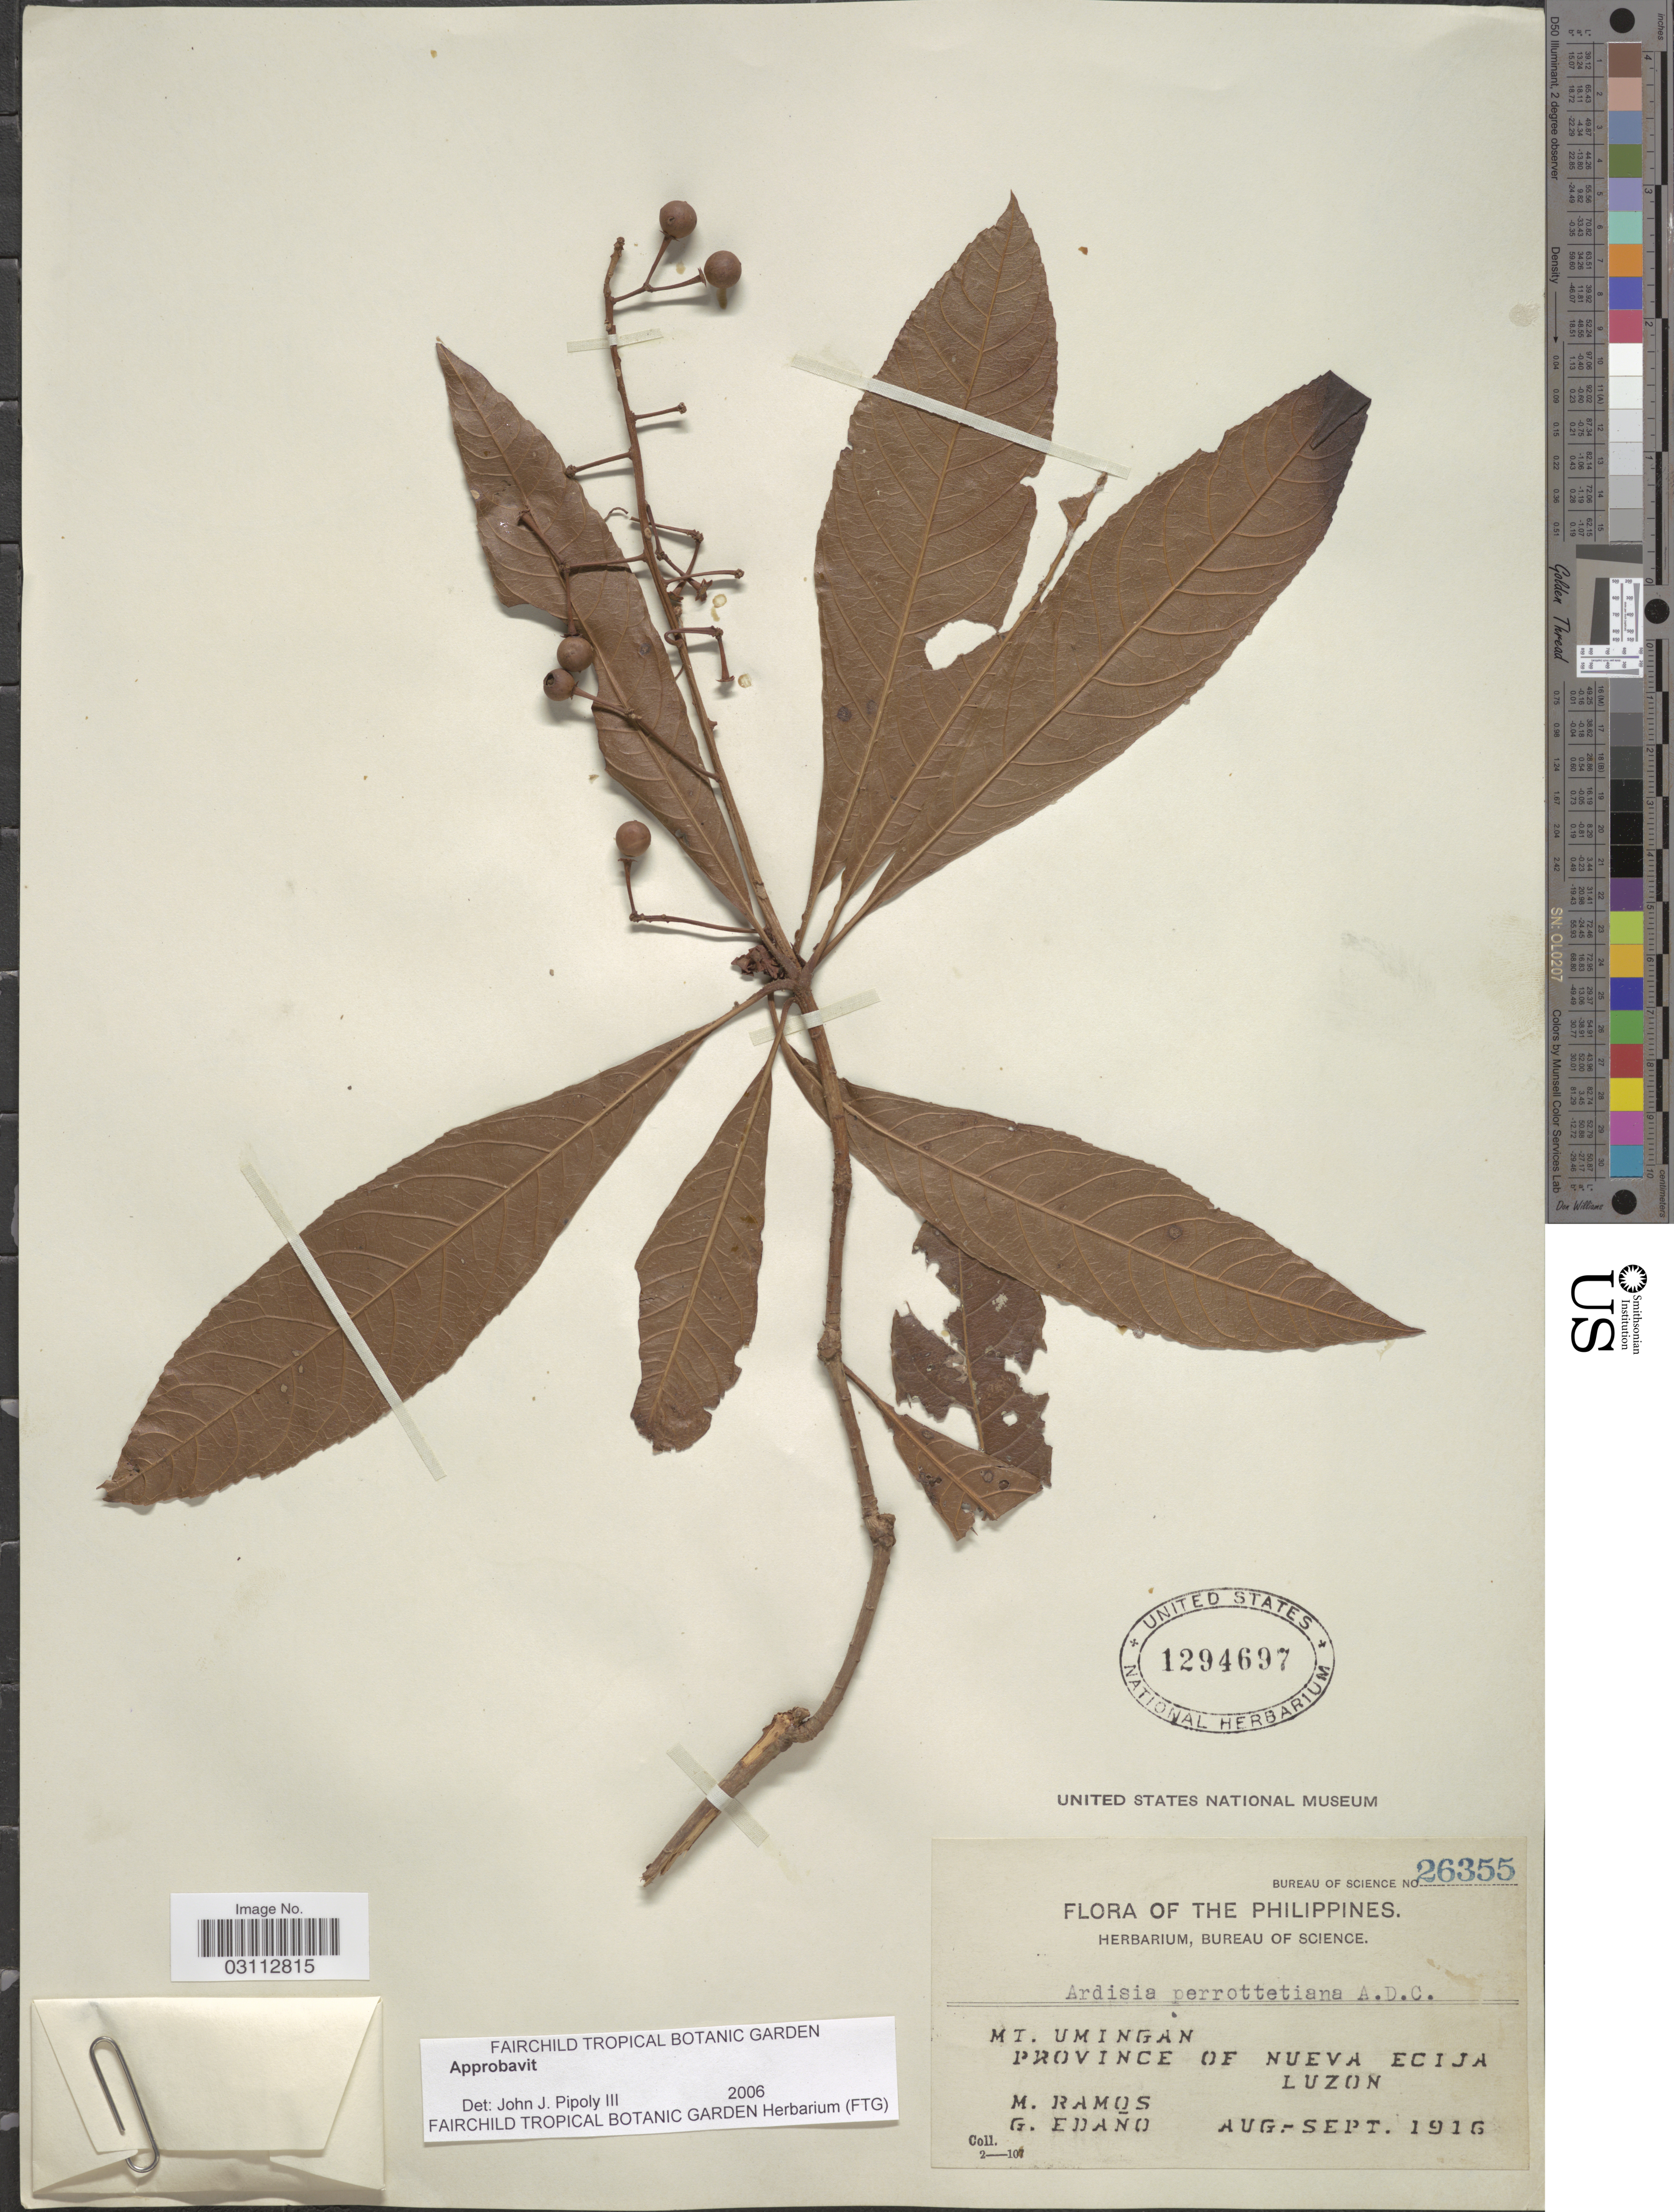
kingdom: Plantae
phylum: Tracheophyta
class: Magnoliopsida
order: Ericales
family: Primulaceae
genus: Ardisia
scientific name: Ardisia perrottetiana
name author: DC.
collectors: M. Ramos & G. Edaño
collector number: Bureau of Science 26355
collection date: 1916-08/1916-09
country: Philippines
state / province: Central Luzon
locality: Mt. Umingan. Province of Nueva Ecija. Luzon.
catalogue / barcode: US 1294697